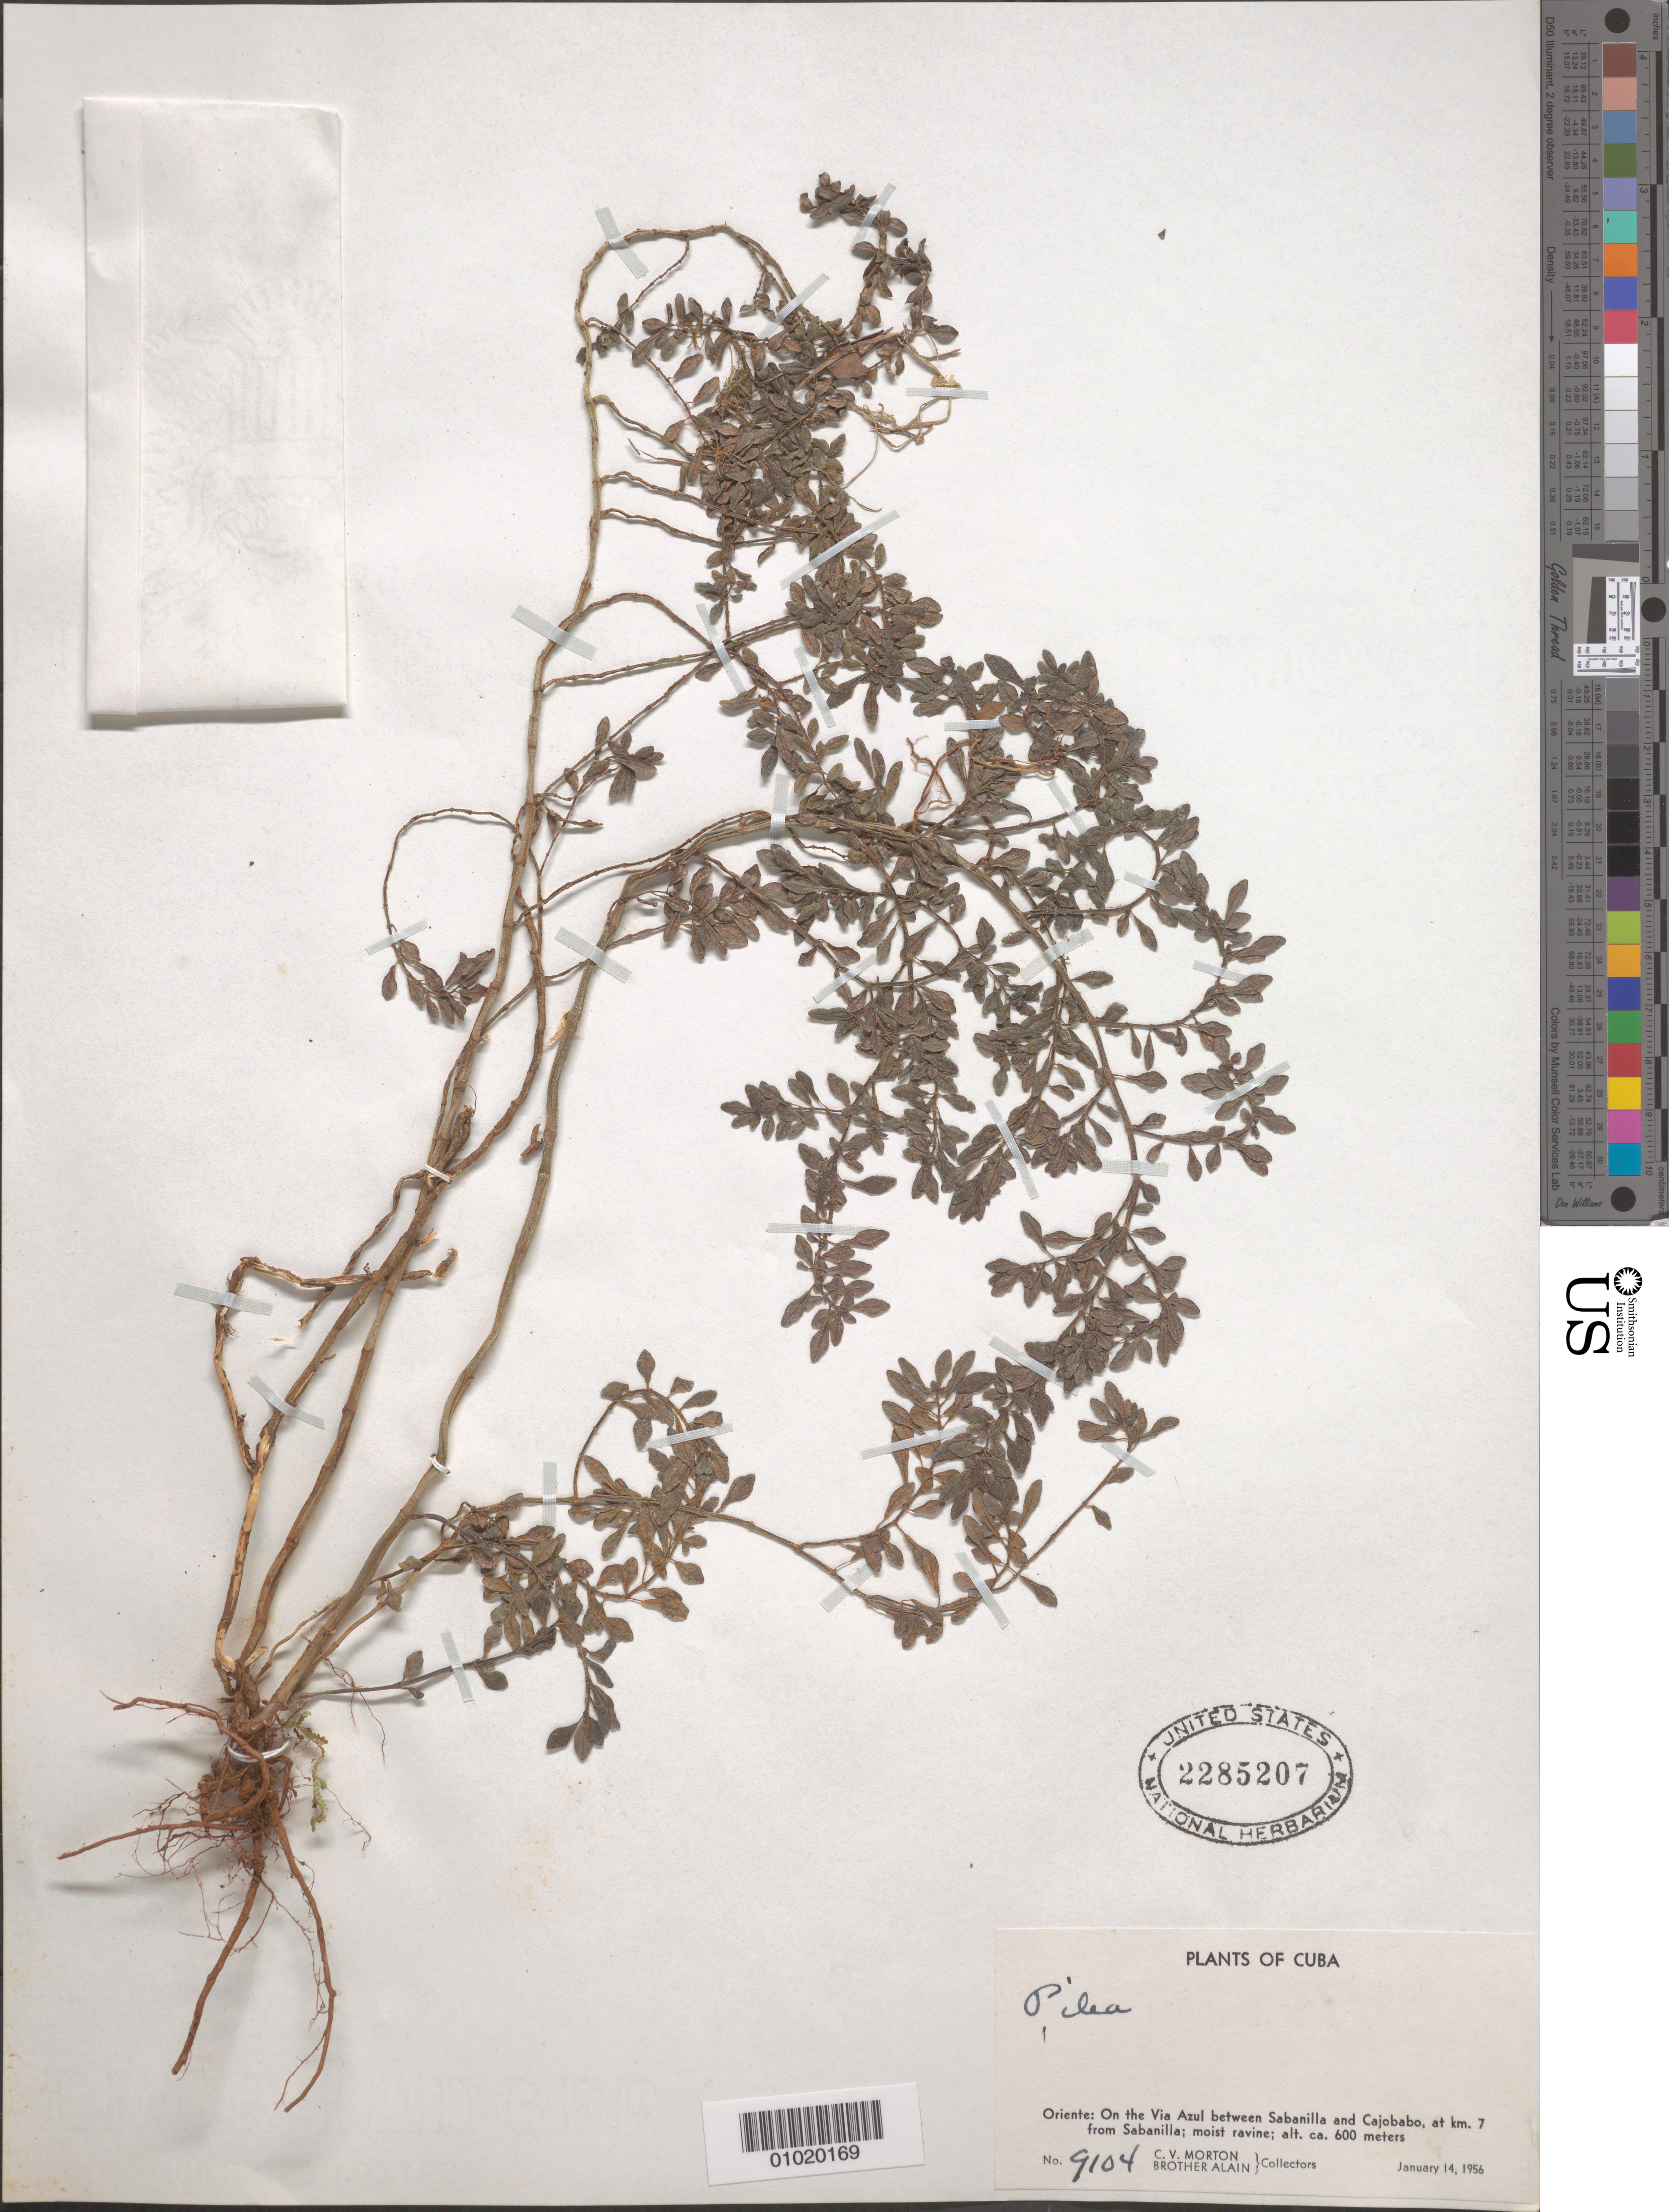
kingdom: Plantae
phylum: Tracheophyta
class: Magnoliopsida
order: Rosales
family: Urticaceae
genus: Pilea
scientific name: Pilea sp.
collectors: C. V. Morton & A. H. Liogier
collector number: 9104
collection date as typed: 14 Jan 1956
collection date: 1956-01-14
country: Cuba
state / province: Oriente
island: Cuba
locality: On the Via Azul between Sabanilla and Cajobabo, at km 7 from Sabanilla; moist ravine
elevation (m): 600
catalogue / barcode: US 2285207